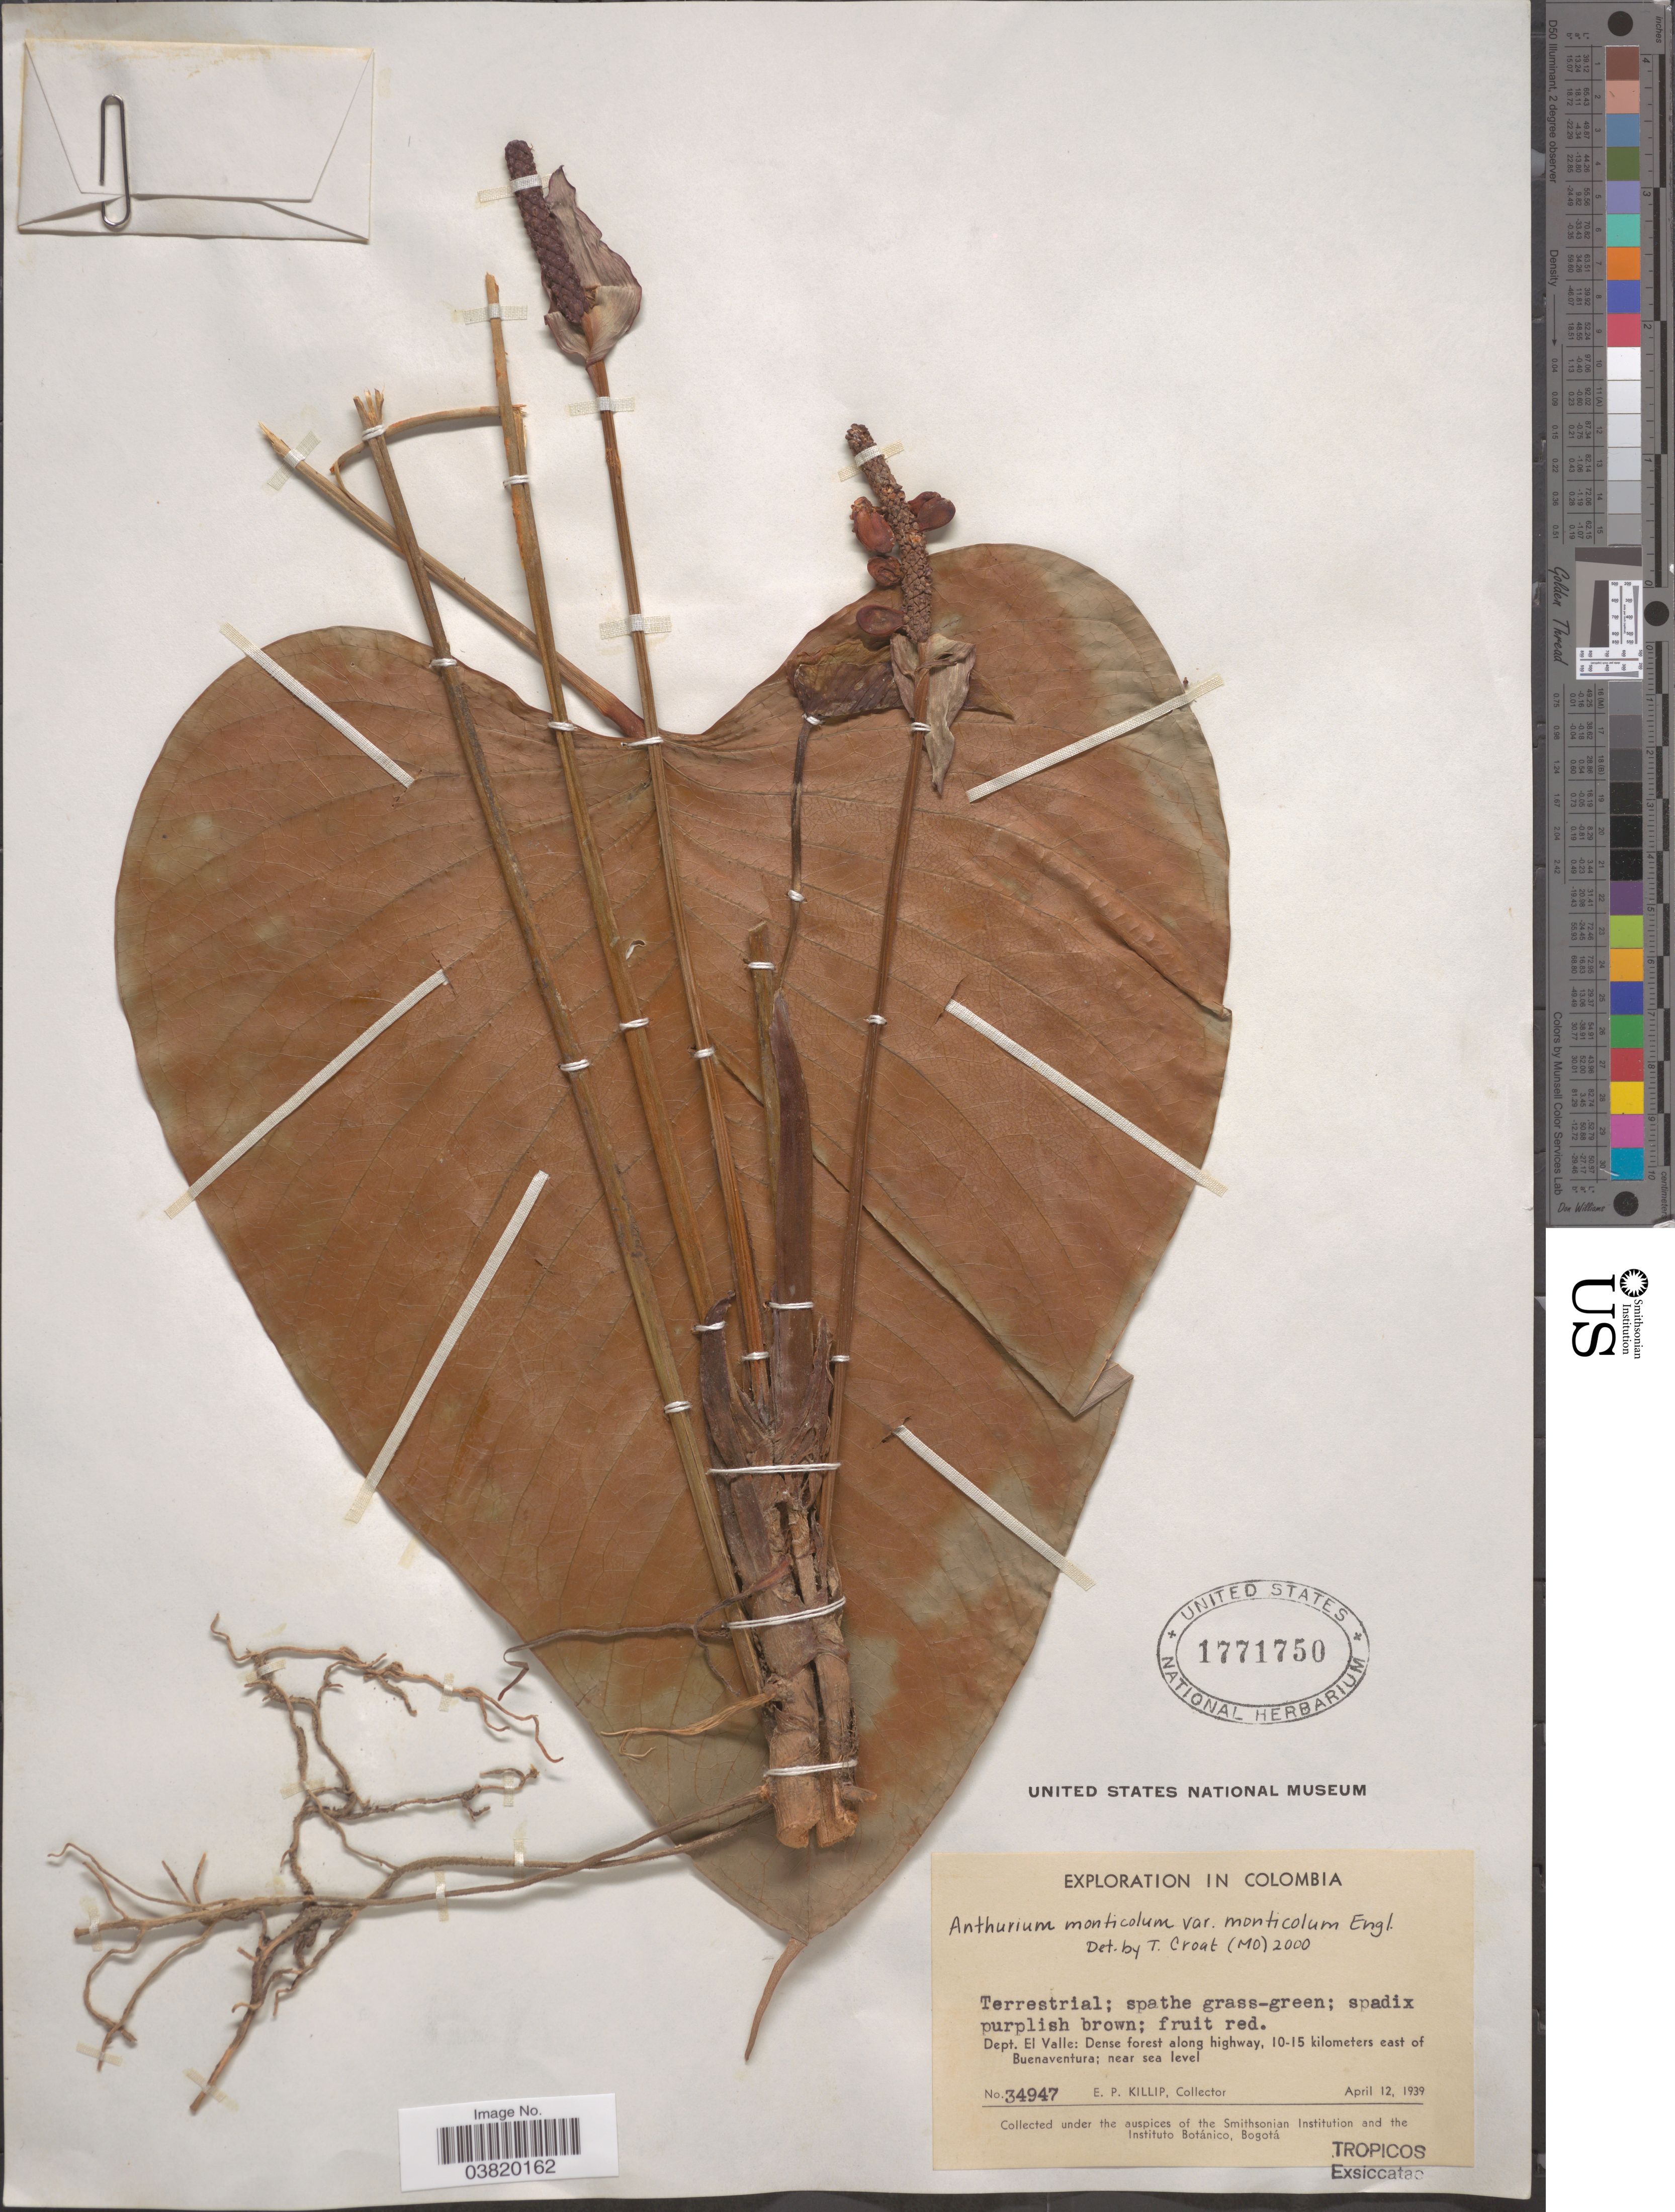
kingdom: Plantae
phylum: Tracheophyta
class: Liliopsida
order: Alismatales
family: Araceae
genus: Anthurium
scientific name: Anthurium monticola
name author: Engl.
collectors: E. P. Killip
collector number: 34947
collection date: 1939-04-12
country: Colombia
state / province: Valle del Cauca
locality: Dept. El Valle: Dense forest along highway, 10-15 kilometers east of Buenaventura.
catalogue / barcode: US 1771750